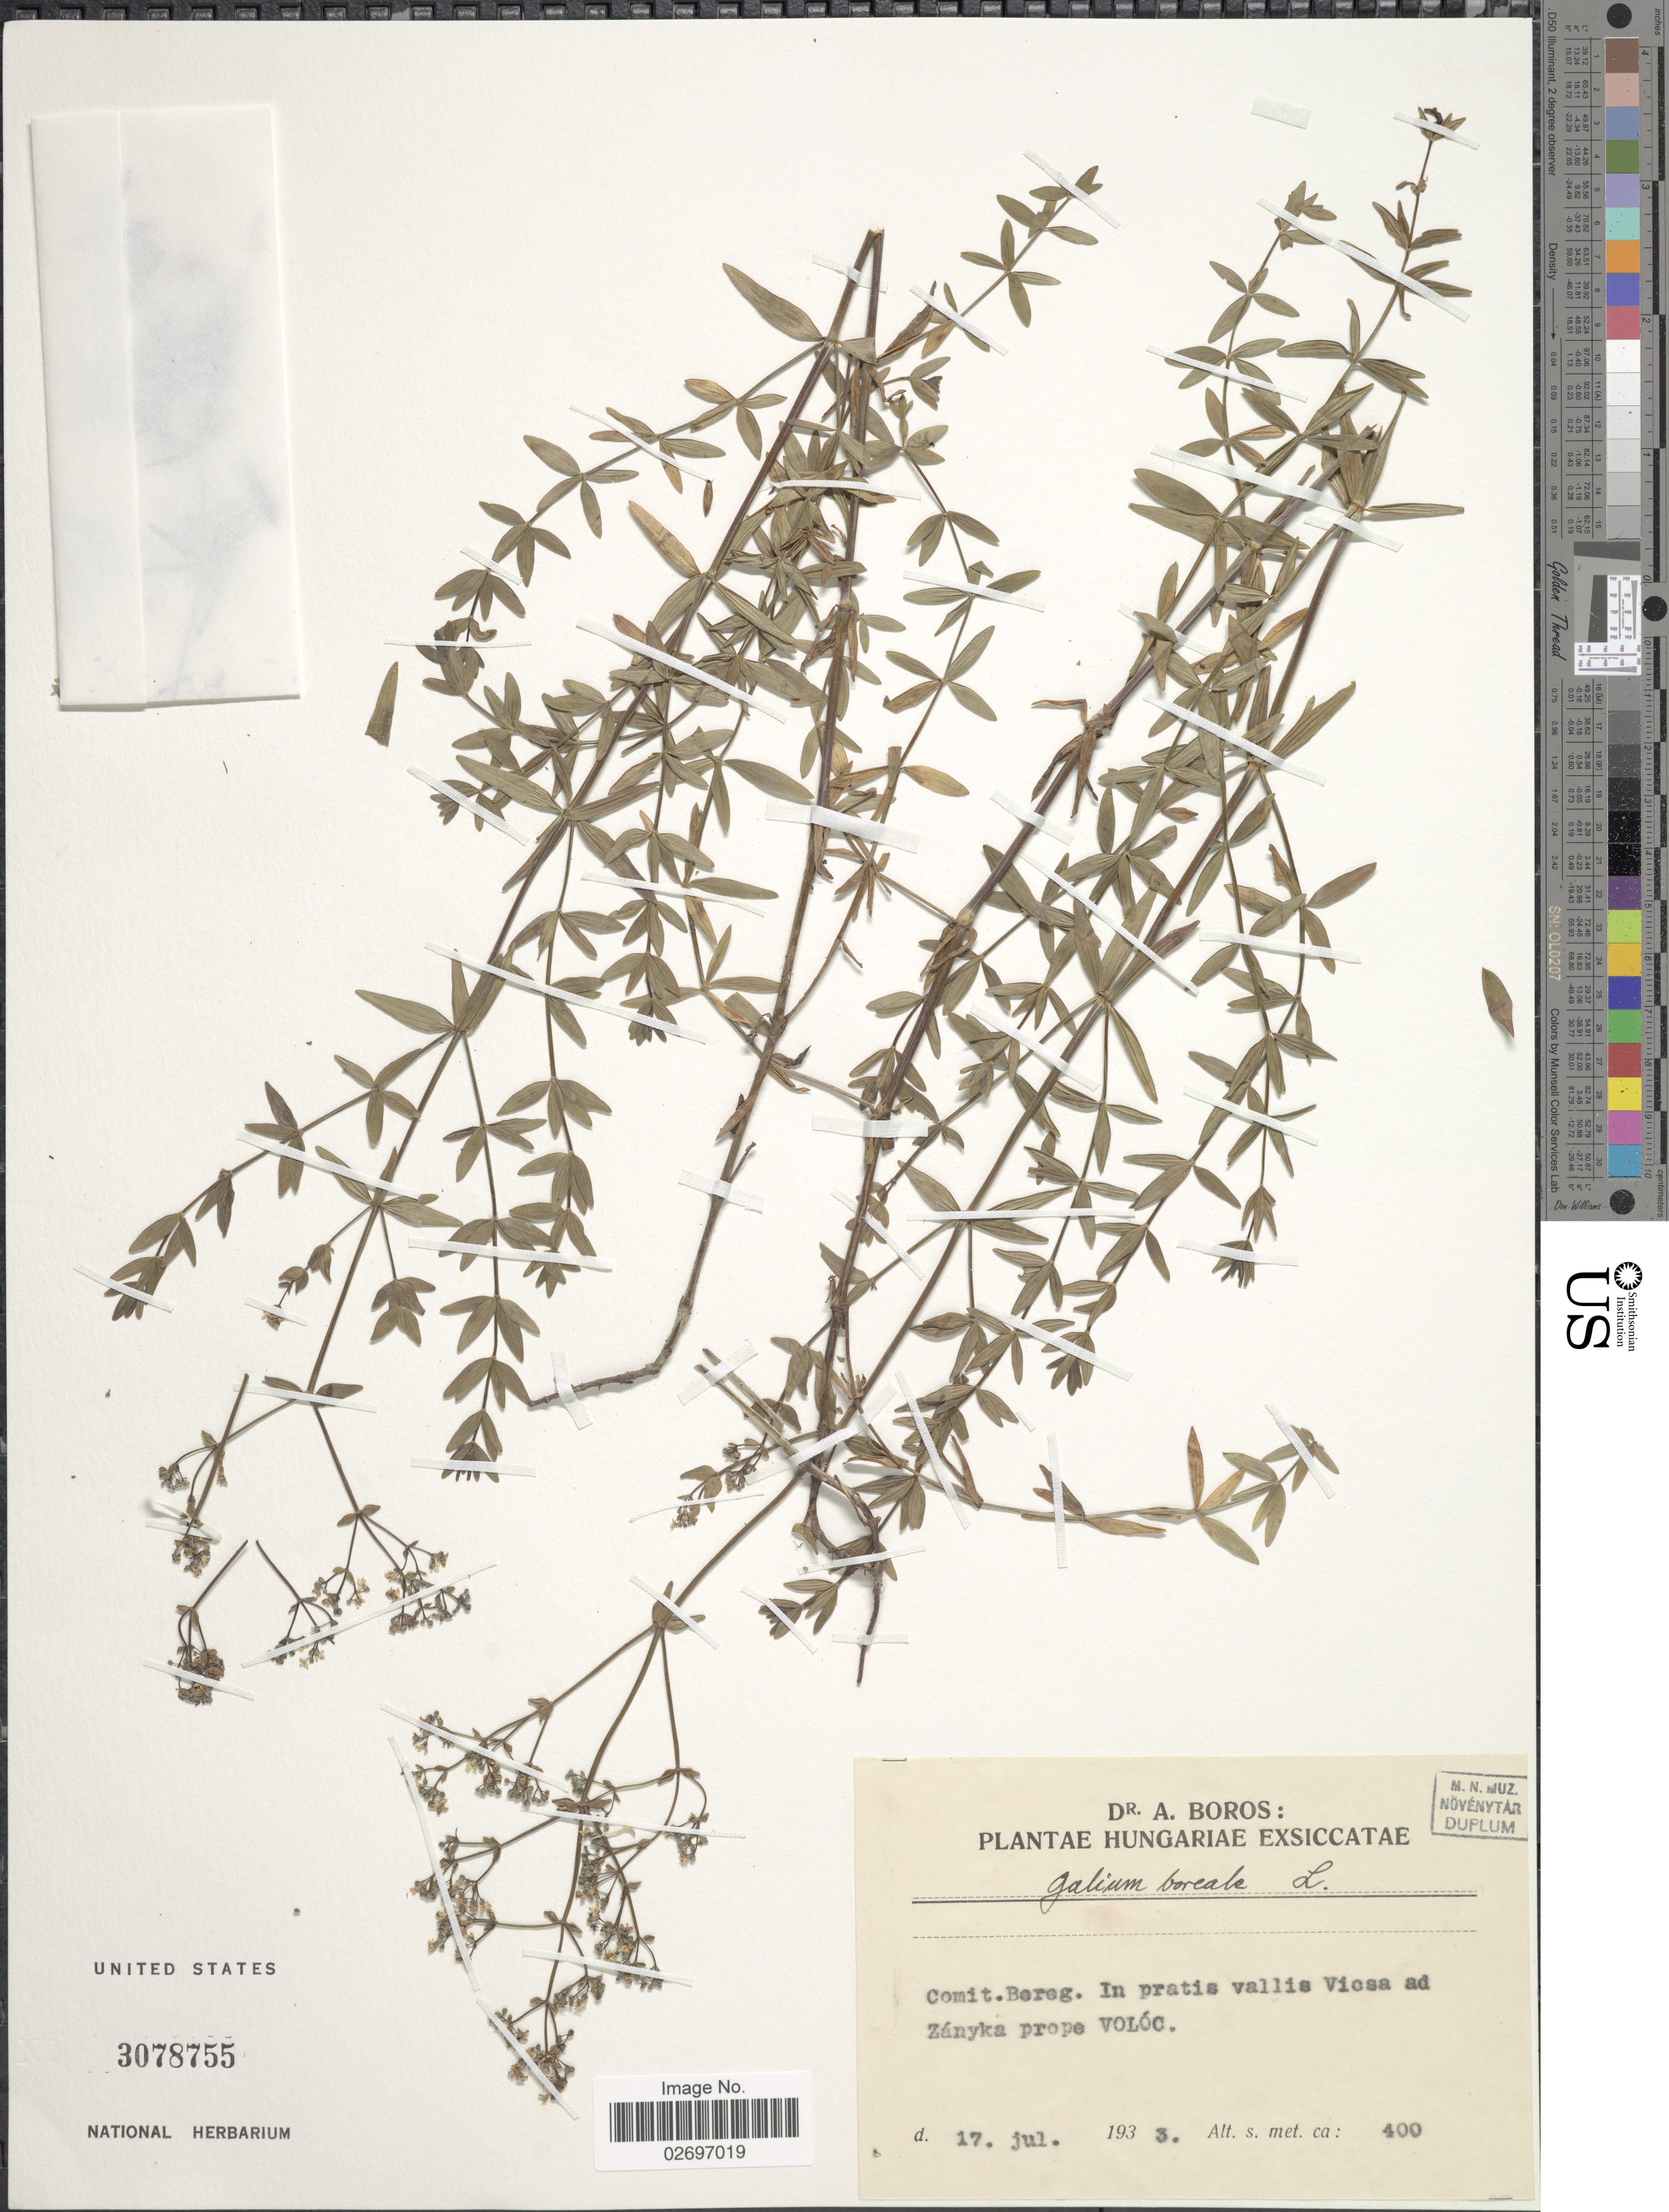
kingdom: Plantae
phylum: Tracheophyta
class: Magnoliopsida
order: Gentianales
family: Rubiaceae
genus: Galium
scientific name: Galium boreale L.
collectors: Á. Boros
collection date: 1933-07-17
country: Hungary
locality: Comit. Bereg. In pratis vallis Vicsa ad Zanyka prope Voloc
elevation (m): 400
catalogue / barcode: US 3078755